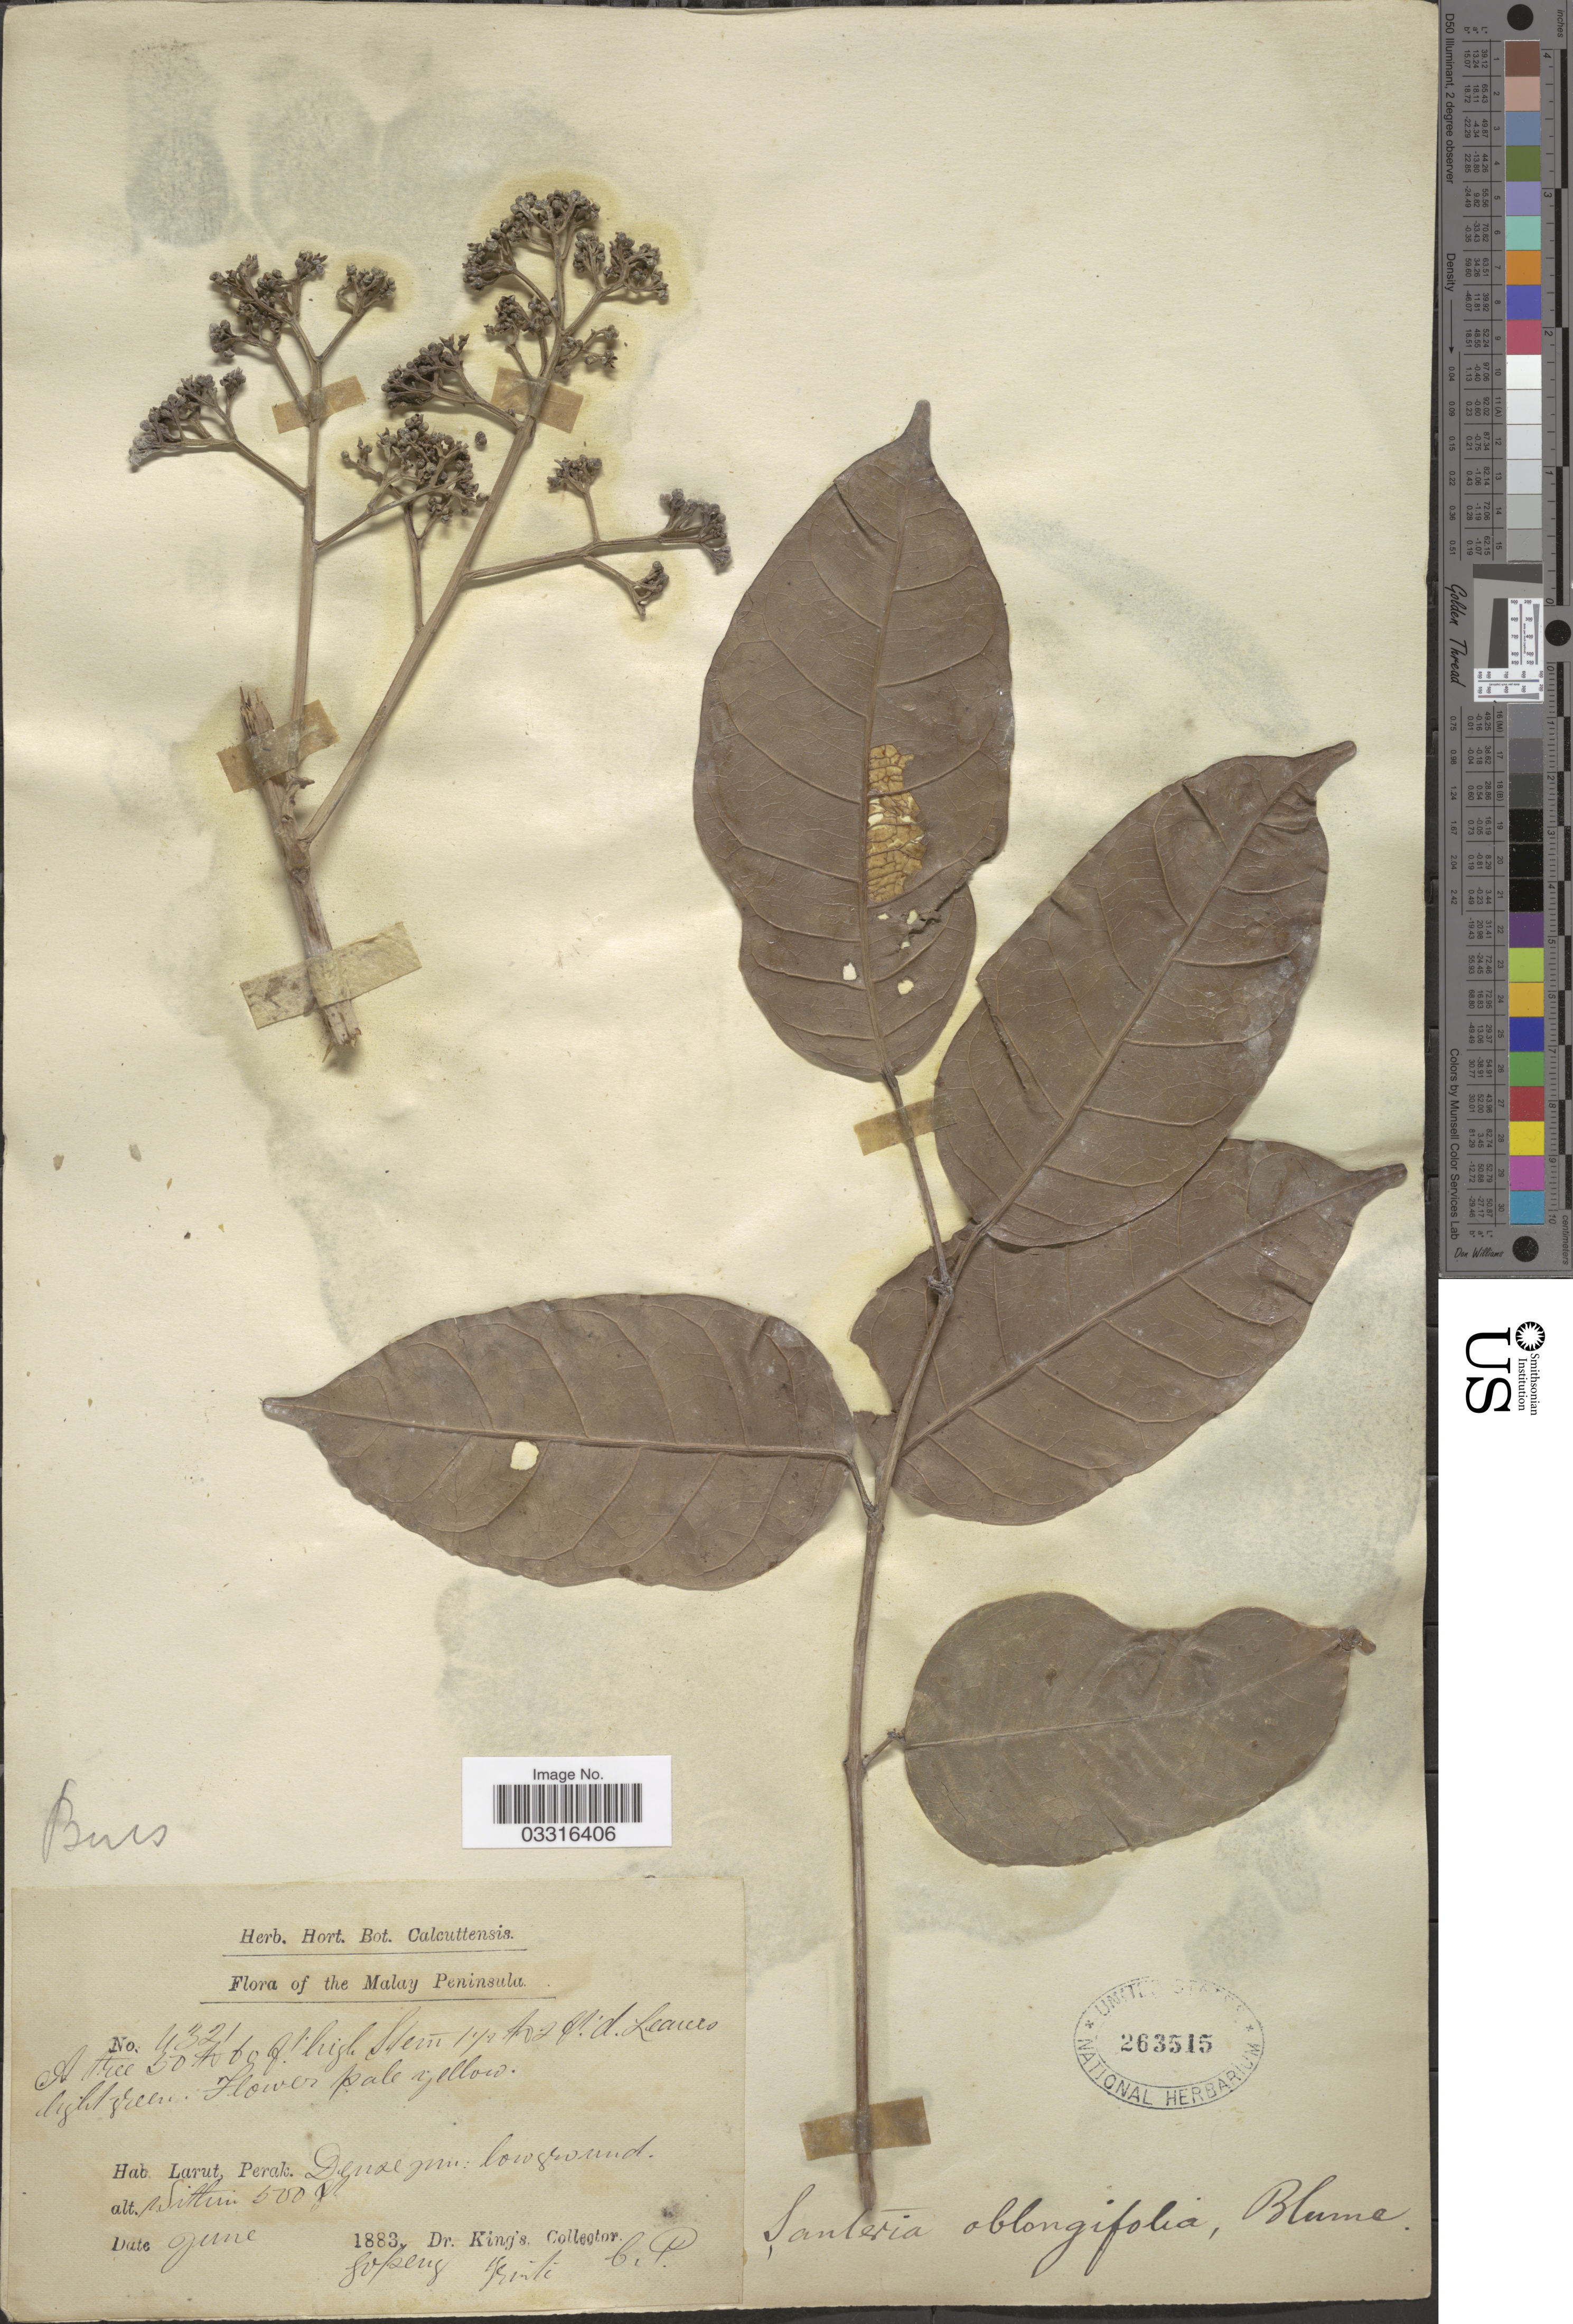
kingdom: Plantae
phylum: Tracheophyta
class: Magnoliopsida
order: Sapindales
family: Burseraceae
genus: Santiria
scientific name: Santiria oblongifolia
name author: Blume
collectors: Dr. King's collector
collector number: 4321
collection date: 1883-06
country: Malaysia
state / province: Perak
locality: Malay Peninsula. Larut, Perak. Dense jun.: low ground. Gopeng Kinli [interpreted] C.P.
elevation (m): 152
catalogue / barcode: US 263515